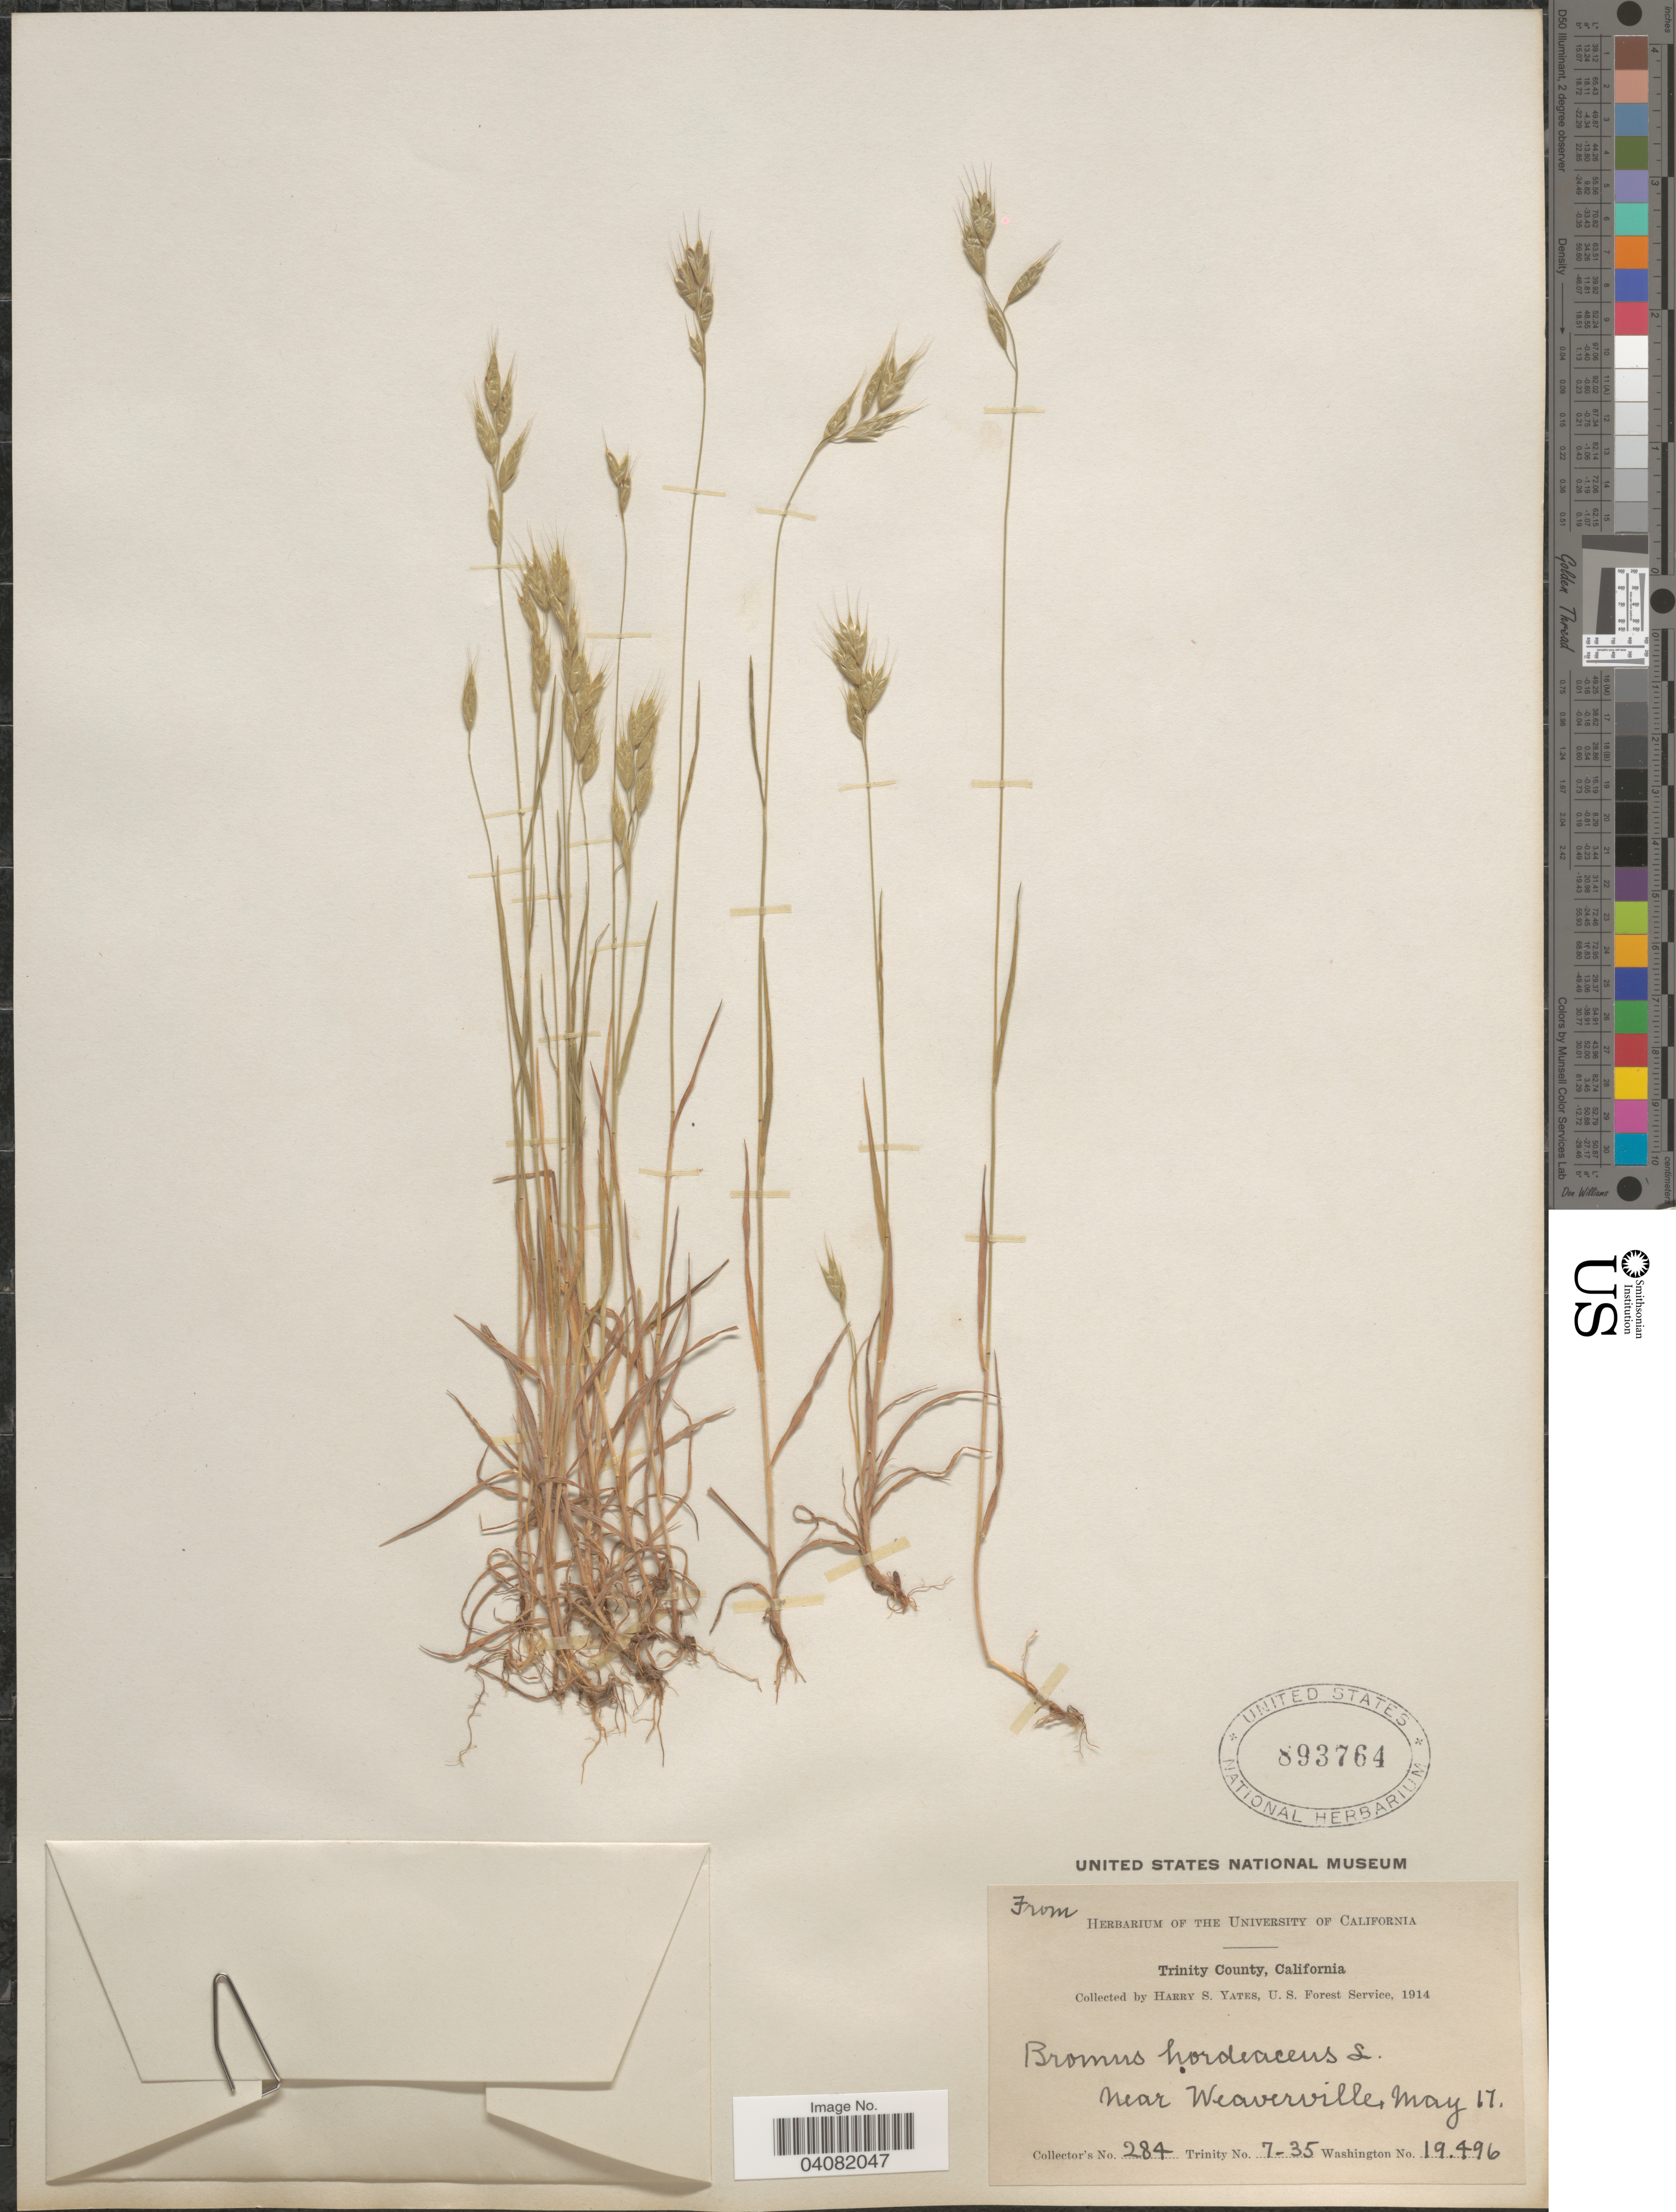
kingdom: Plantae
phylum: Tracheophyta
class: Liliopsida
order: Poales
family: Poaceae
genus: Bromus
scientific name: Bromus hordeaceus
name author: L.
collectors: H. S. Yates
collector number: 284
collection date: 1914-05-17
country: United States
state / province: California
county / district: Trinity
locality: Trinity County. Near Weaverville.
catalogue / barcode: US 893764